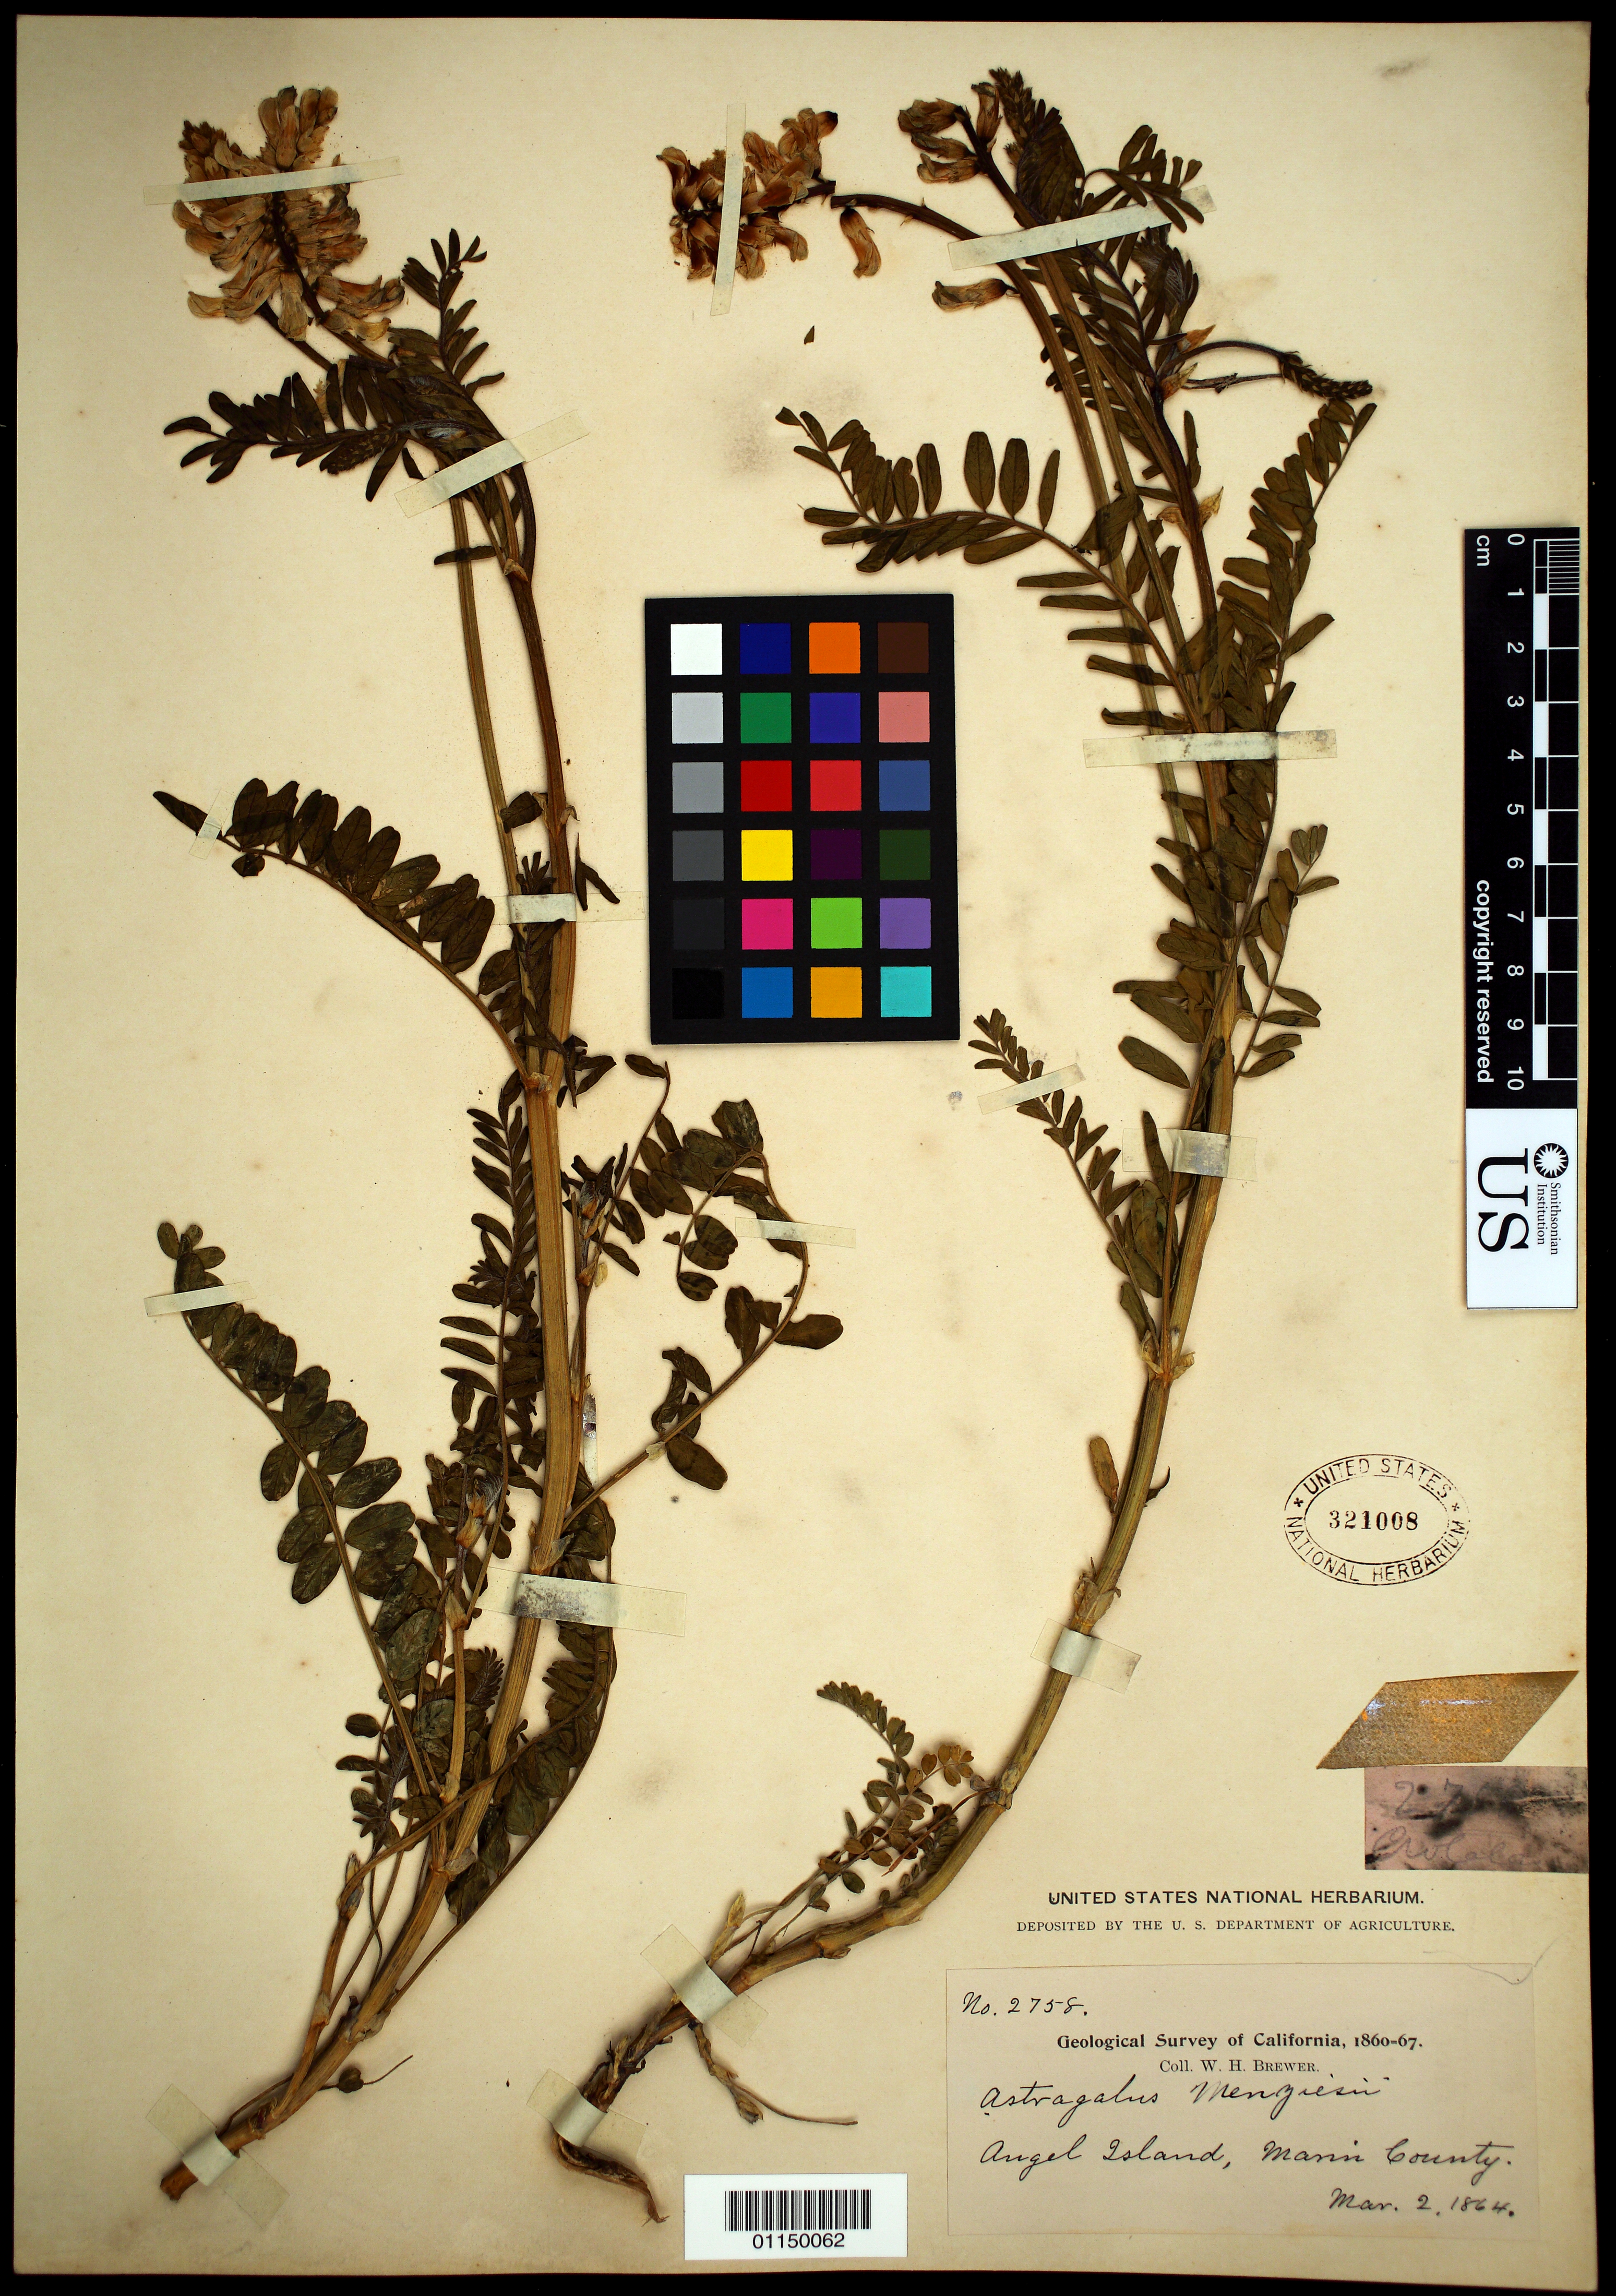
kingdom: Plantae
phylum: Tracheophyta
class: Magnoliopsida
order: Fabales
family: Fabaceae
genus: Astragalus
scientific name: Astragalus menziesii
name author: A. Gray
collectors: W. H. Brewer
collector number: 2758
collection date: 1864-03-02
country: United States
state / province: California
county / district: Marin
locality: Angel Island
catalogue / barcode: US 321008